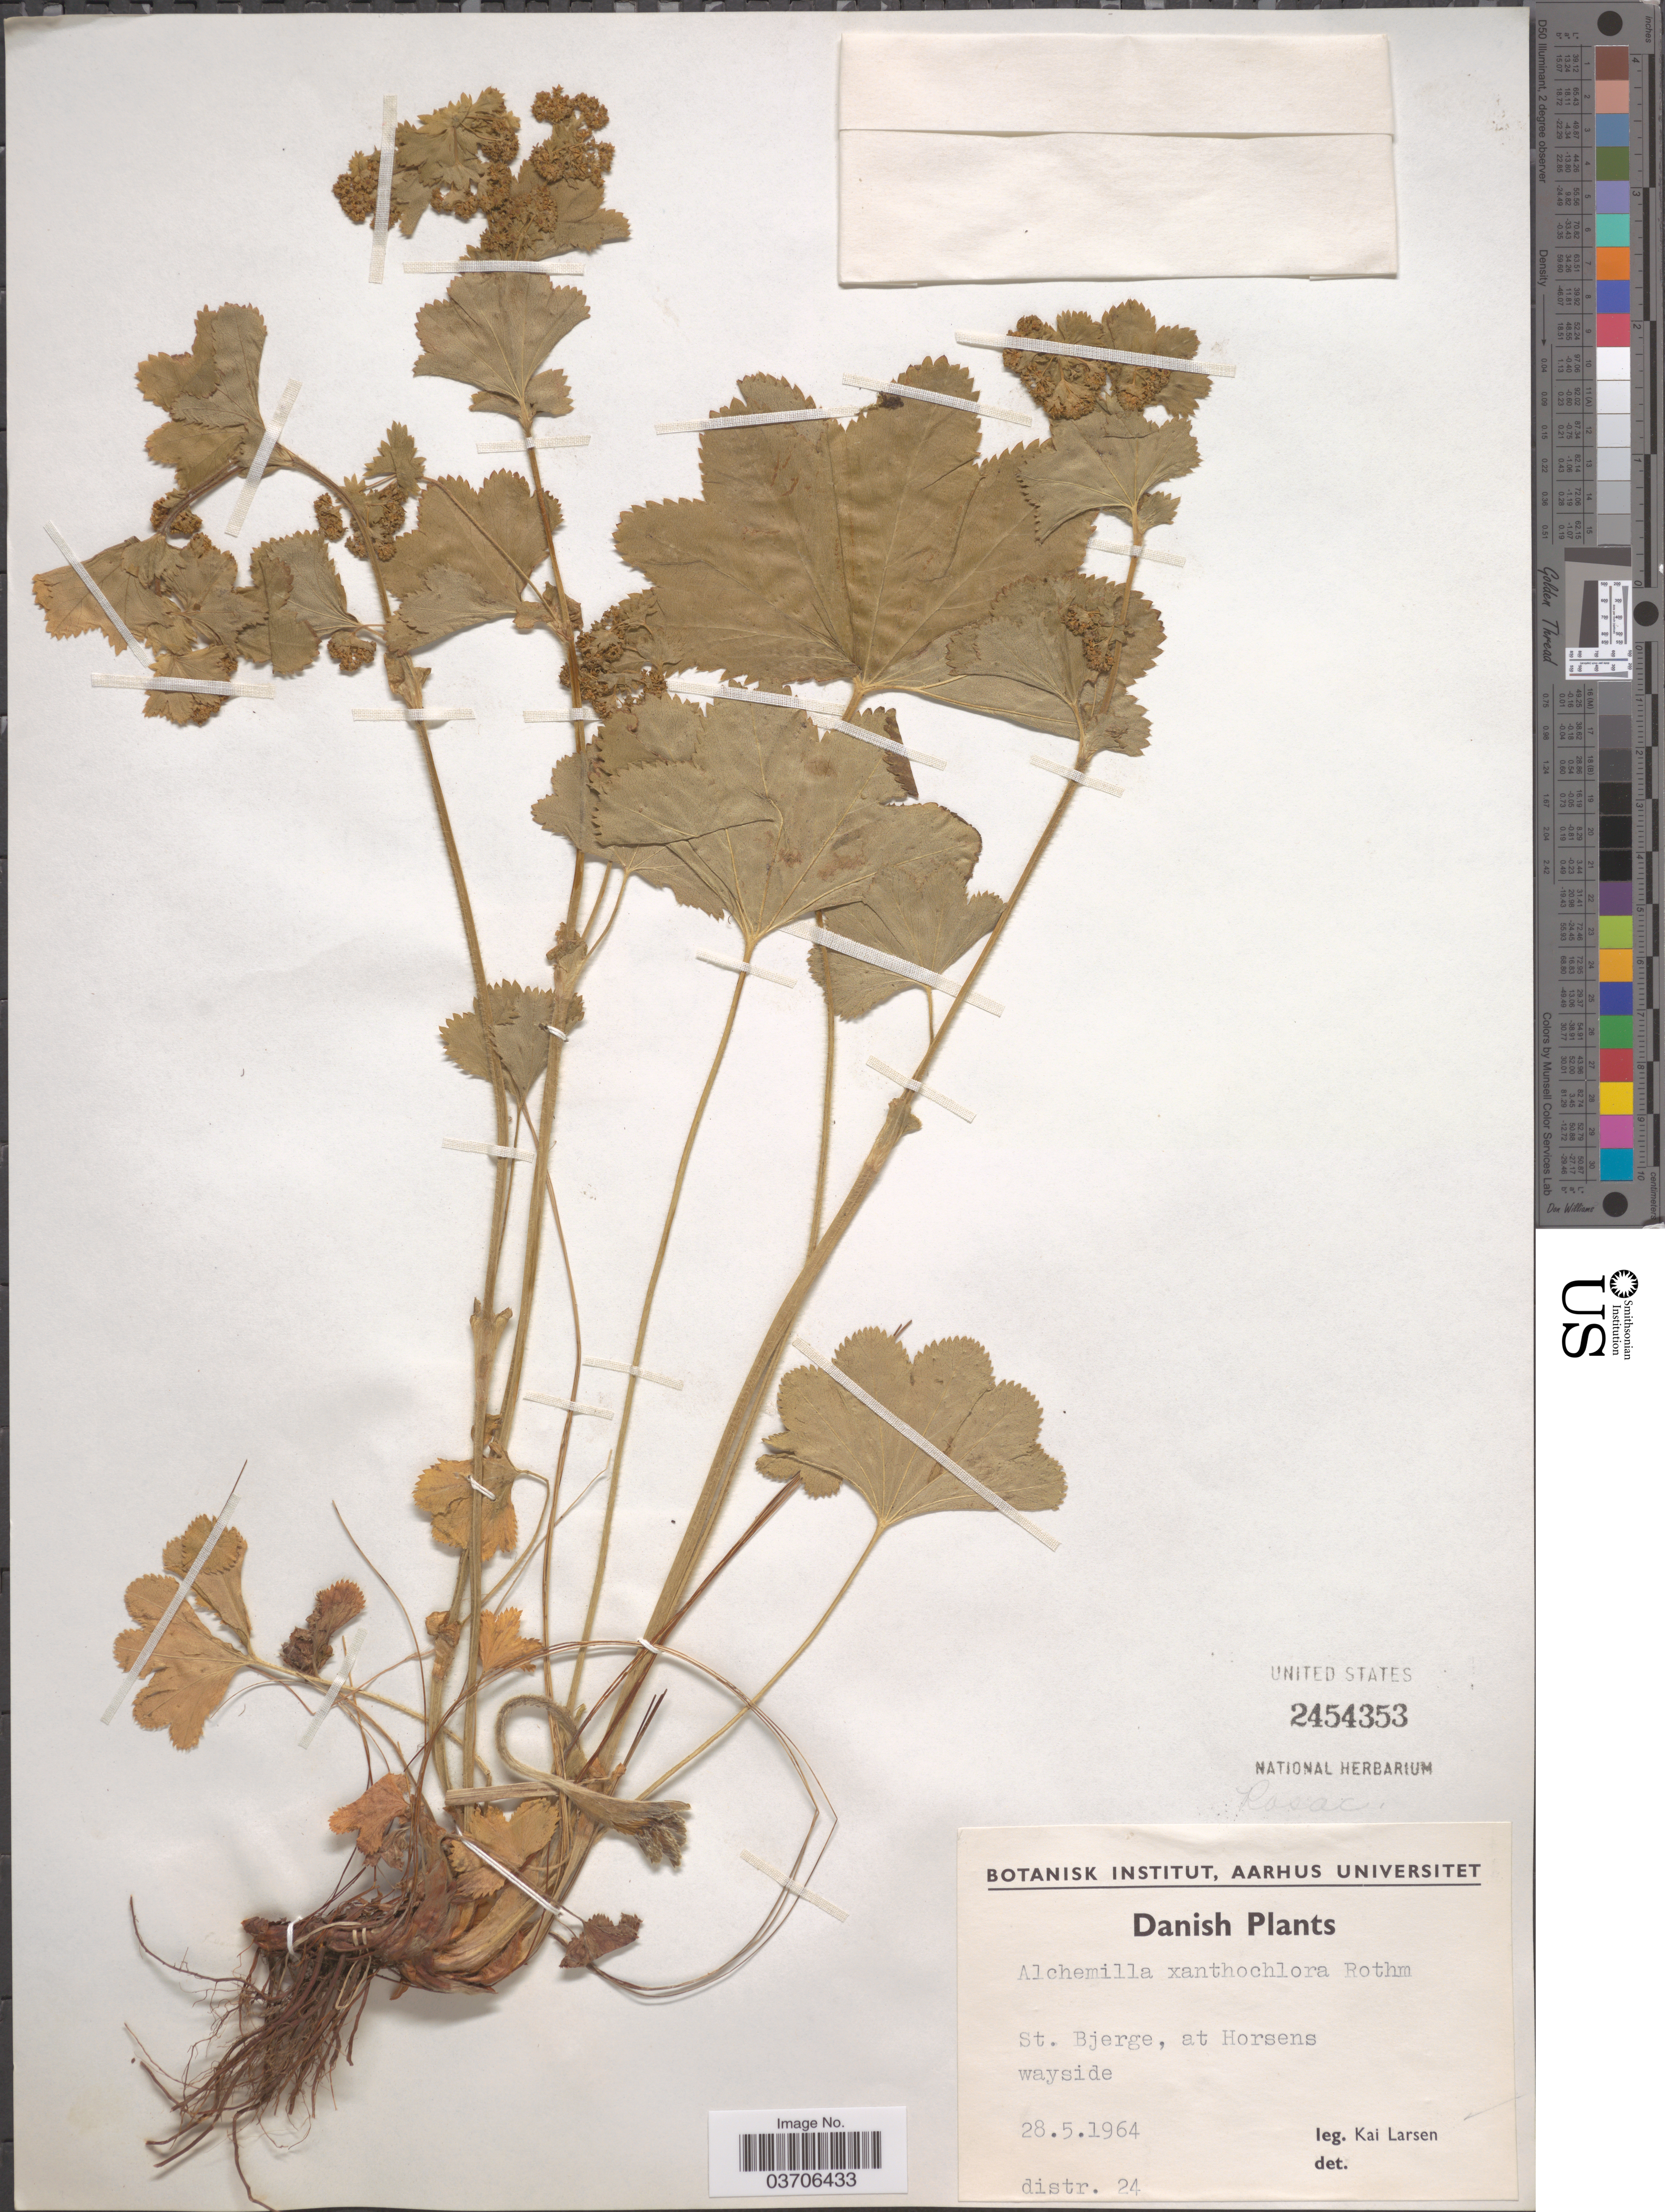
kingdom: Plantae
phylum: Tracheophyta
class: Magnoliopsida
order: Rosales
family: Rosaceae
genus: Alchemilla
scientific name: Alchemilla xanthochlora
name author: Rothm.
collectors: K. Larsen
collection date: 1964-05-28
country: Denmark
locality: St. Bjerge, at Horsens wayside. Distr. 24 [unsure placement].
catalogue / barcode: US 2454353